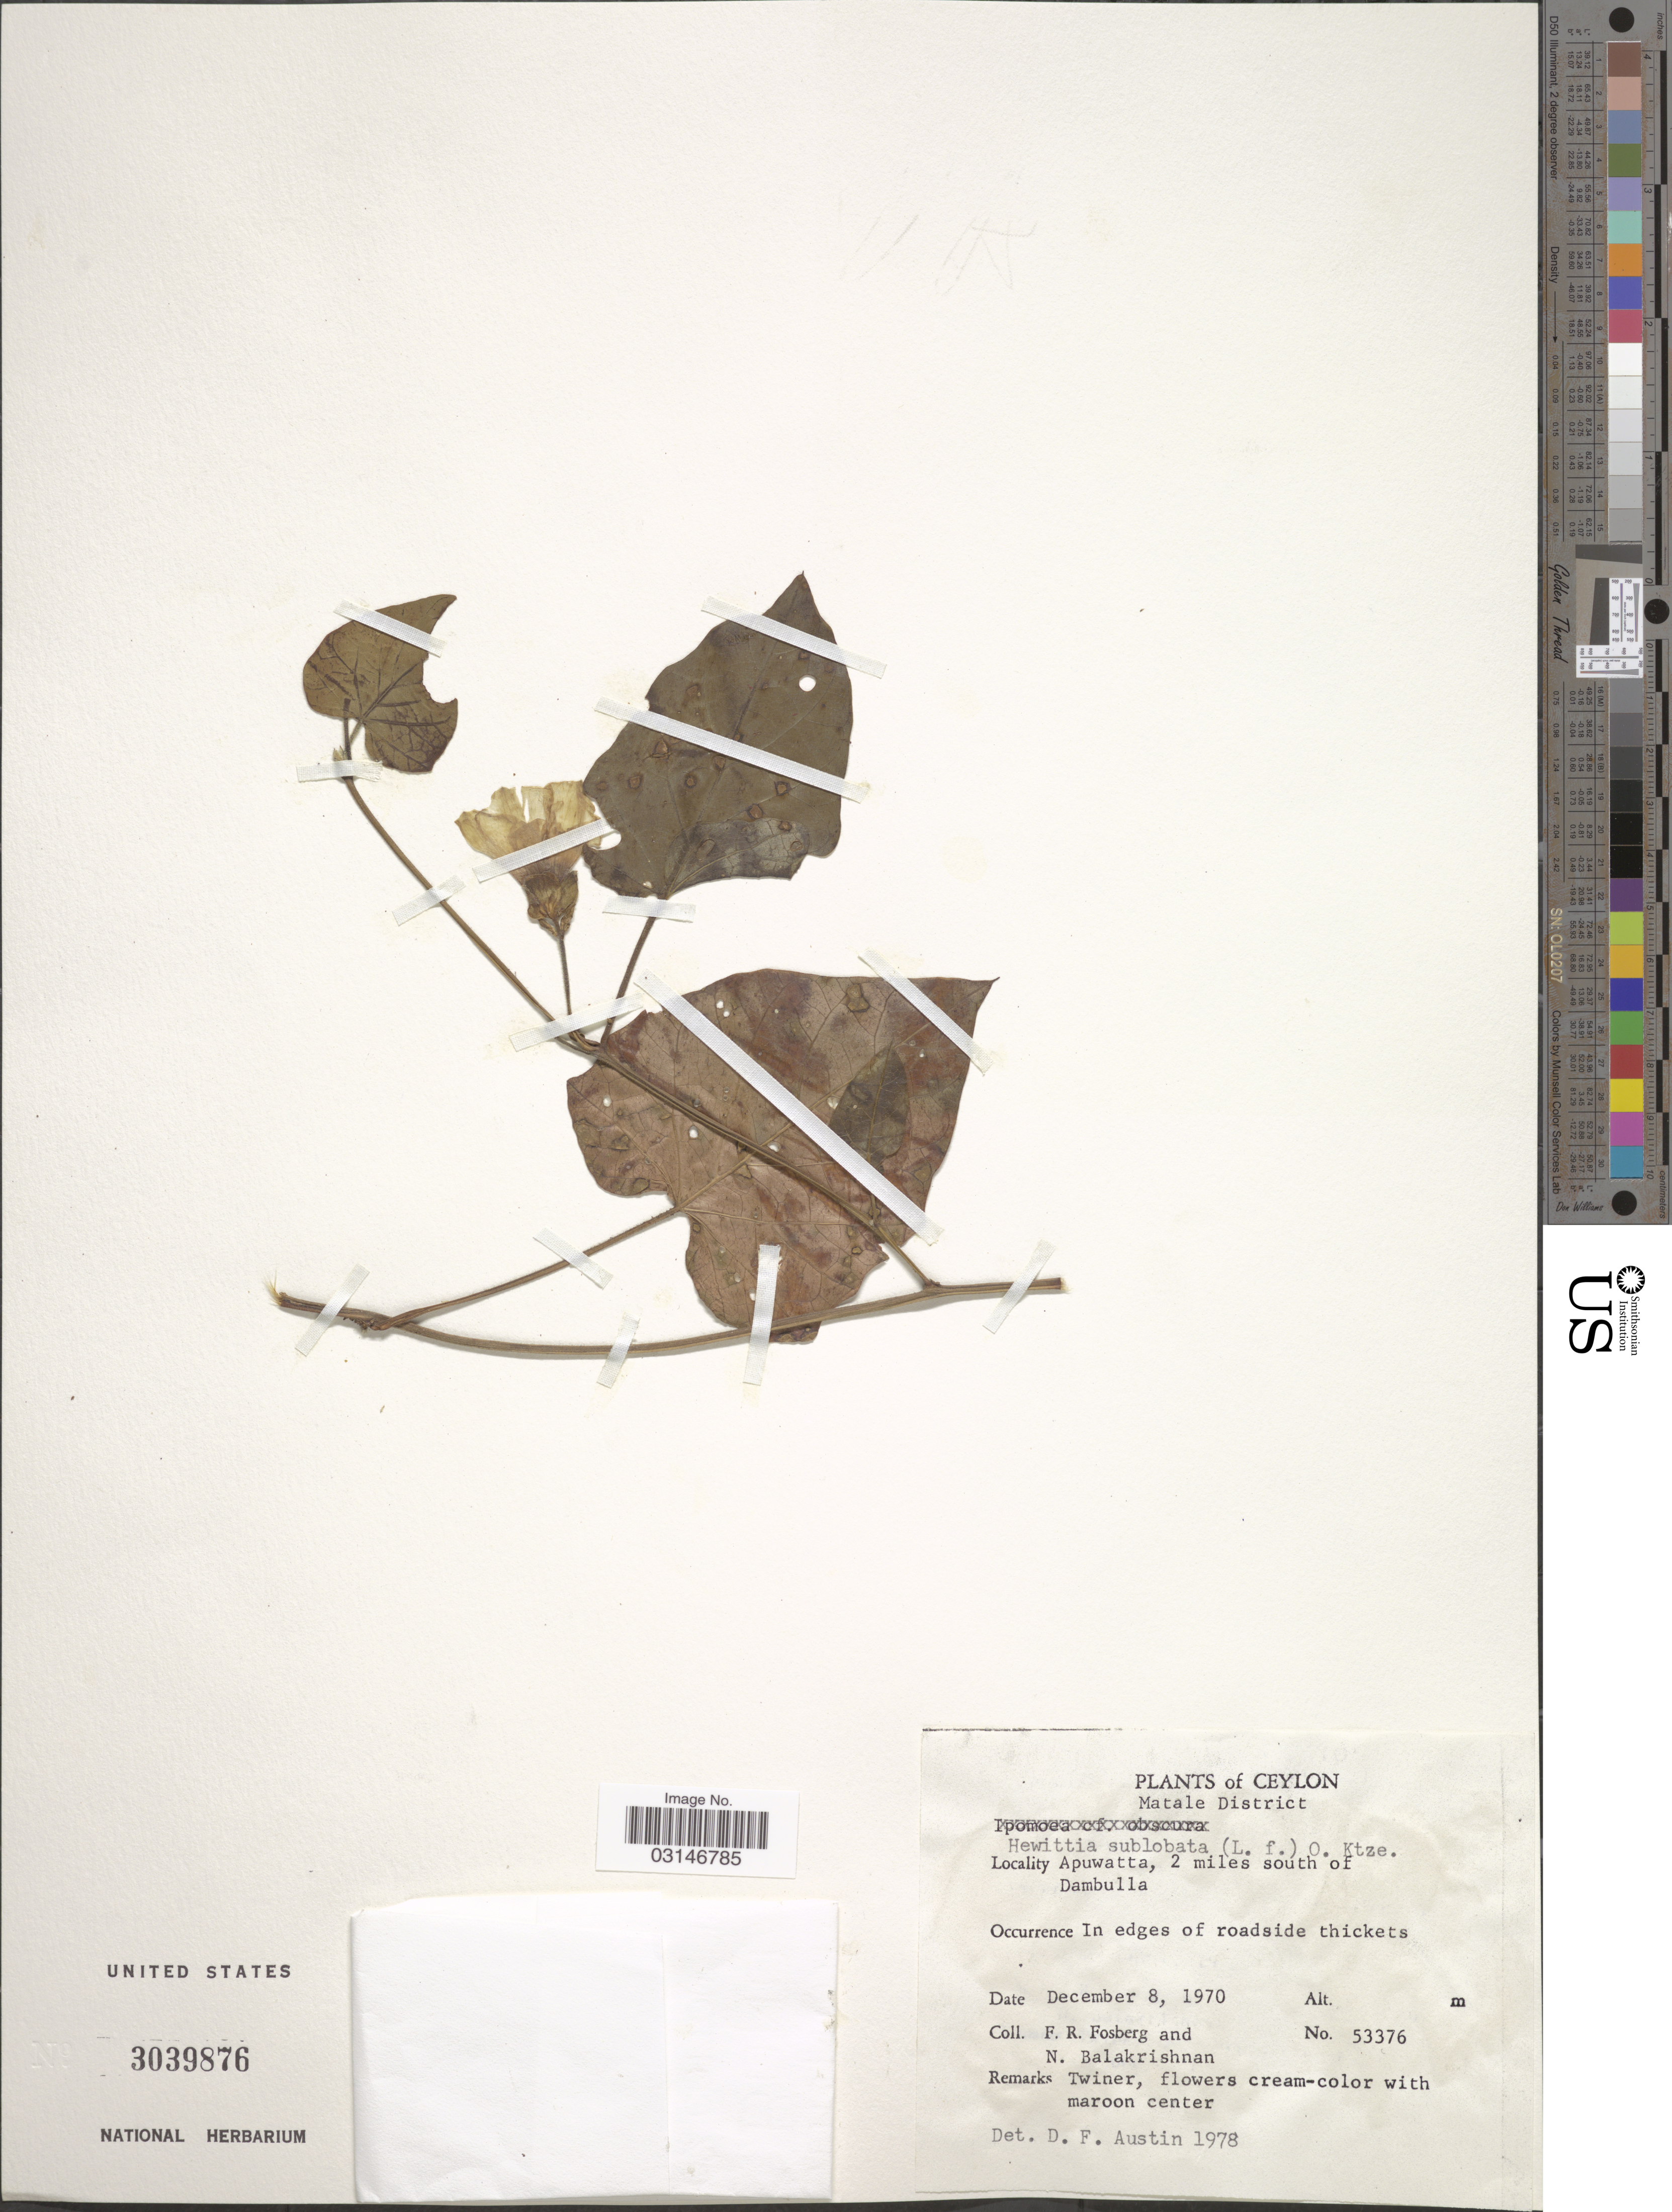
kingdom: Plantae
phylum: Tracheophyta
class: Magnoliopsida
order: Solanales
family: Convolvulaceae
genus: Hewittia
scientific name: Hewittia sublobata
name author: (L. f.) Kuntze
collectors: F. R. Fosberg & N. Balakrishnan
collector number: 53376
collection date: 1970-12-08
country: Sri Lanka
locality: Ceylon, Matale District, Apuwatta, 2 miles south of Dambulla.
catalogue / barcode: US 3039876